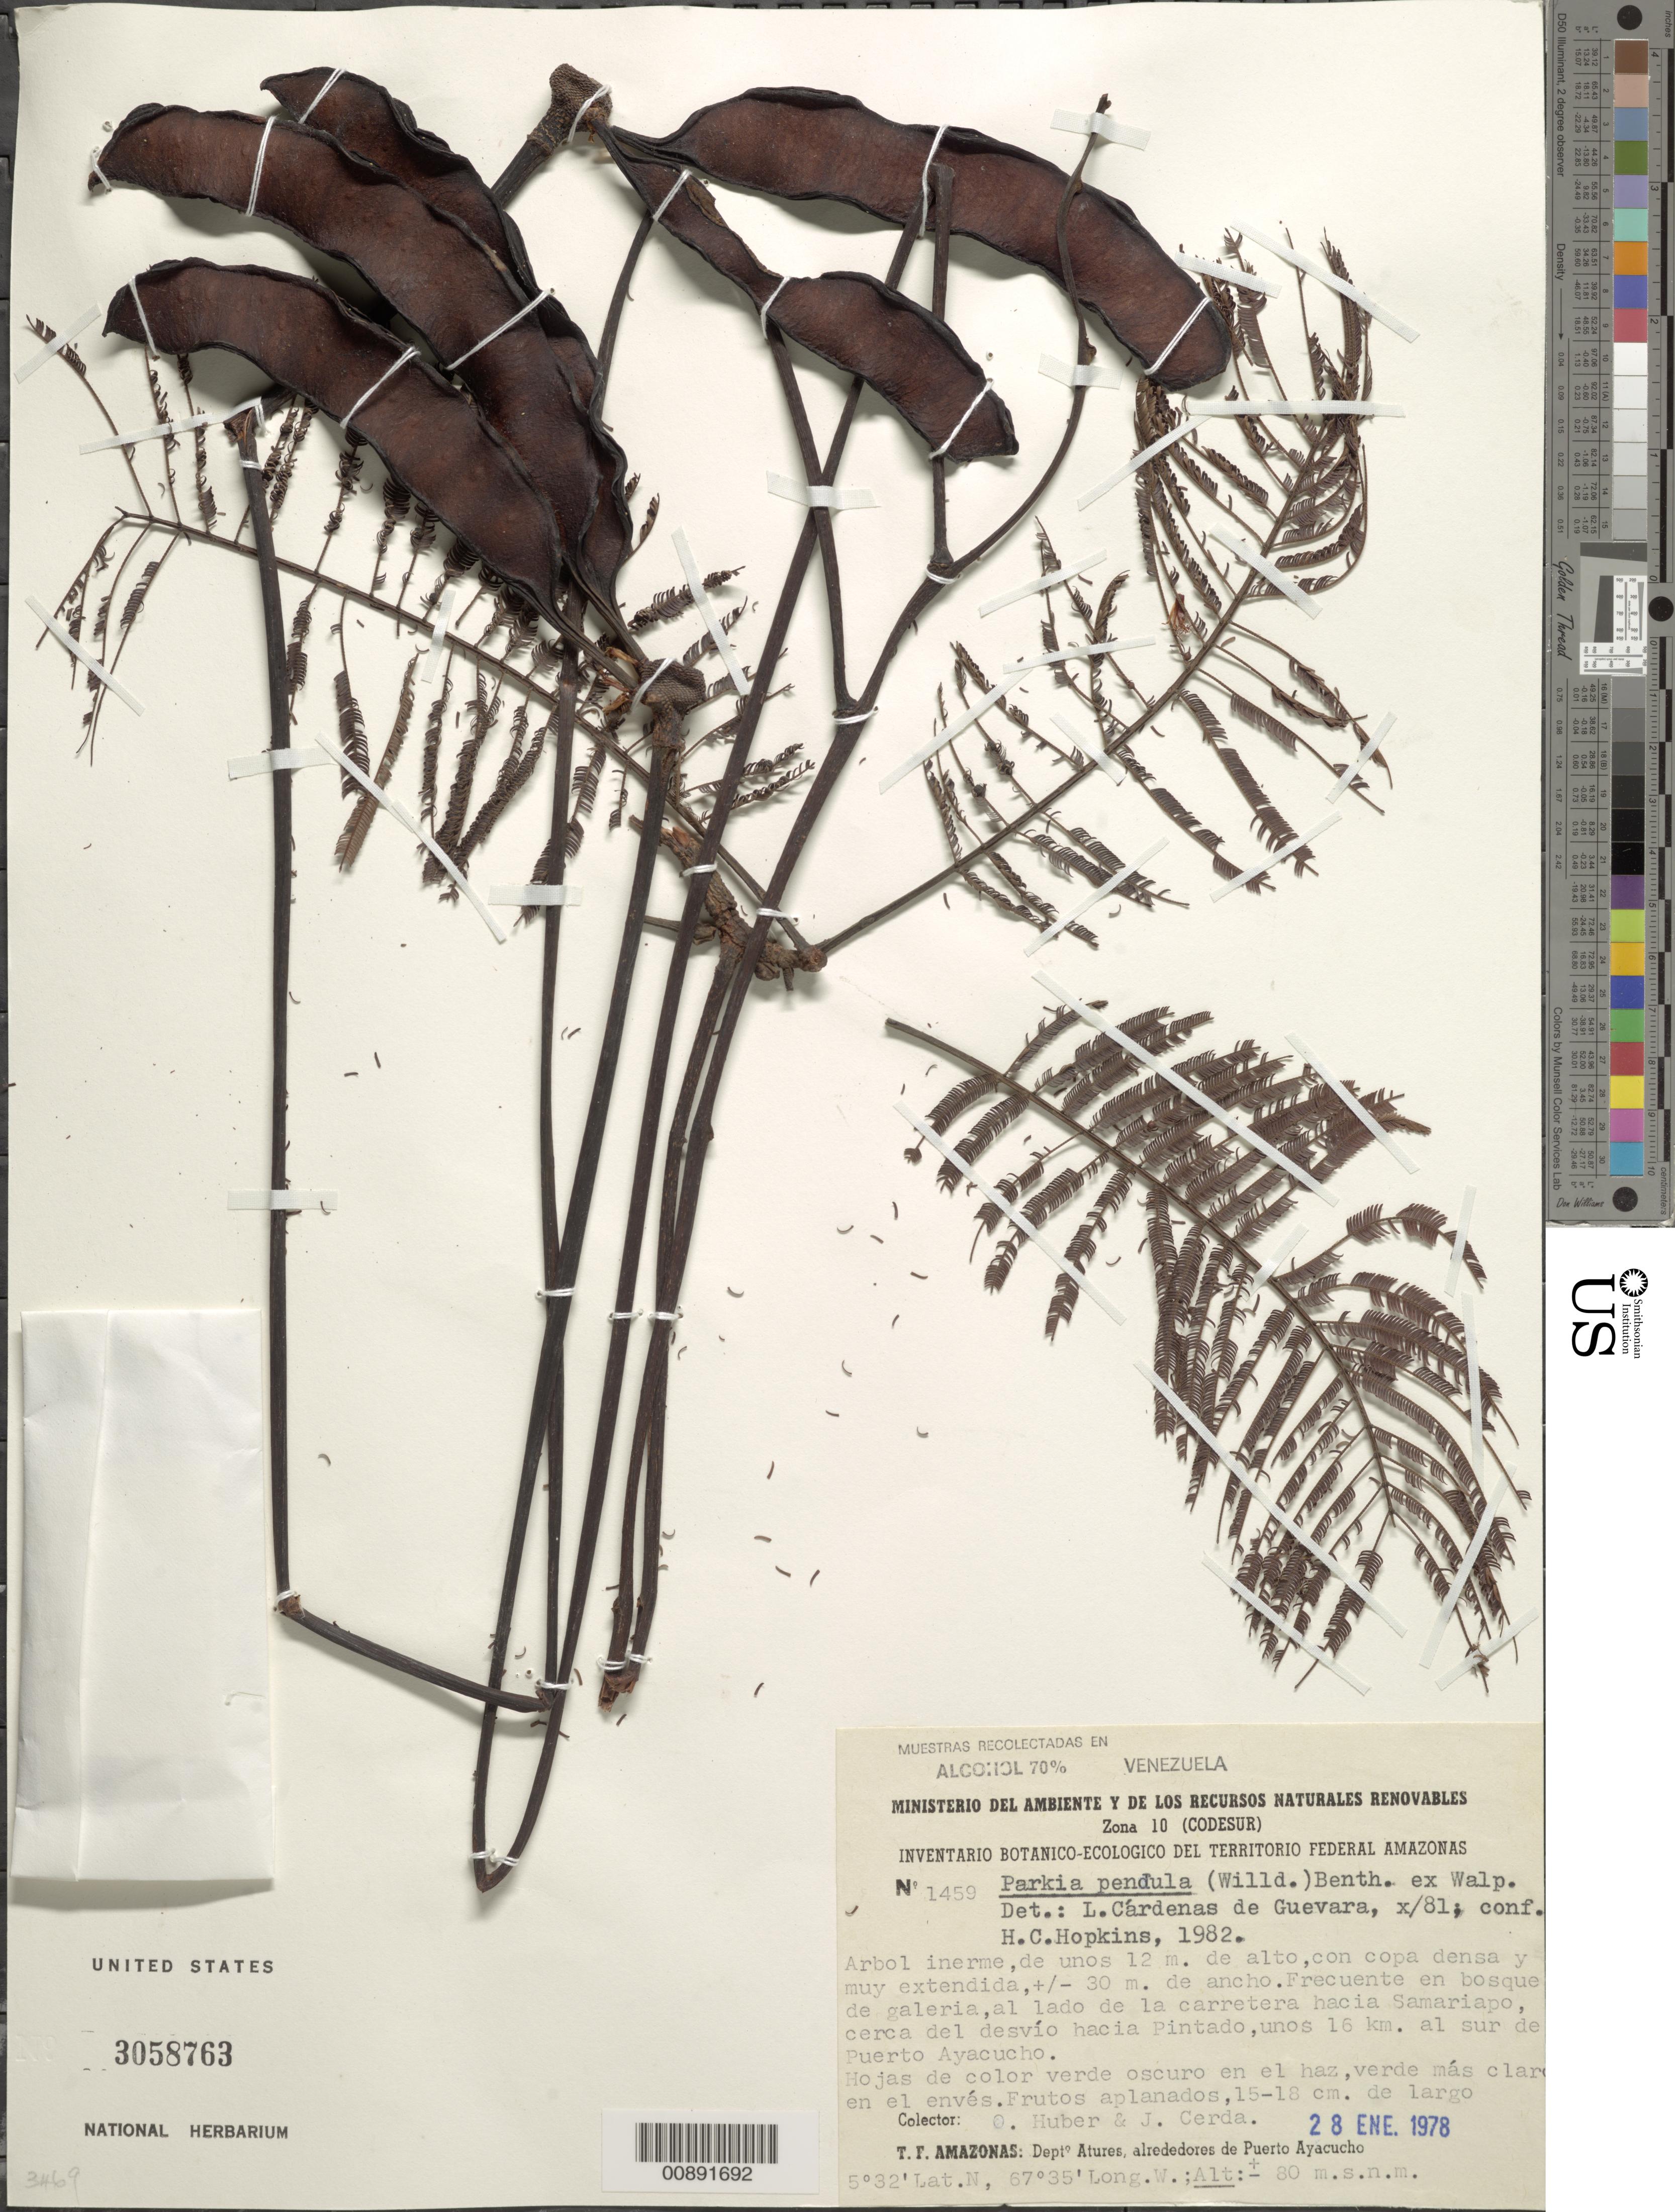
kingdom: Plantae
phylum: Tracheophyta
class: Magnoliopsida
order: Fabales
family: Fabaceae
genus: Parkia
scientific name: Parkia pendula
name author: Benth.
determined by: Hopkins, H. C.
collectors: O. Huber & J. Cerda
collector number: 1459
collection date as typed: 28-Jan-78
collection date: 1978-01-28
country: Venezuela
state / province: Amazonas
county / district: Atures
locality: Puerto Ayacucho, unos 16km al S; al lado de la carretera hacia Samariapo, cerca del desvio hacia Pintado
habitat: Bosque de galeria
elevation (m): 80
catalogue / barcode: US 3058763